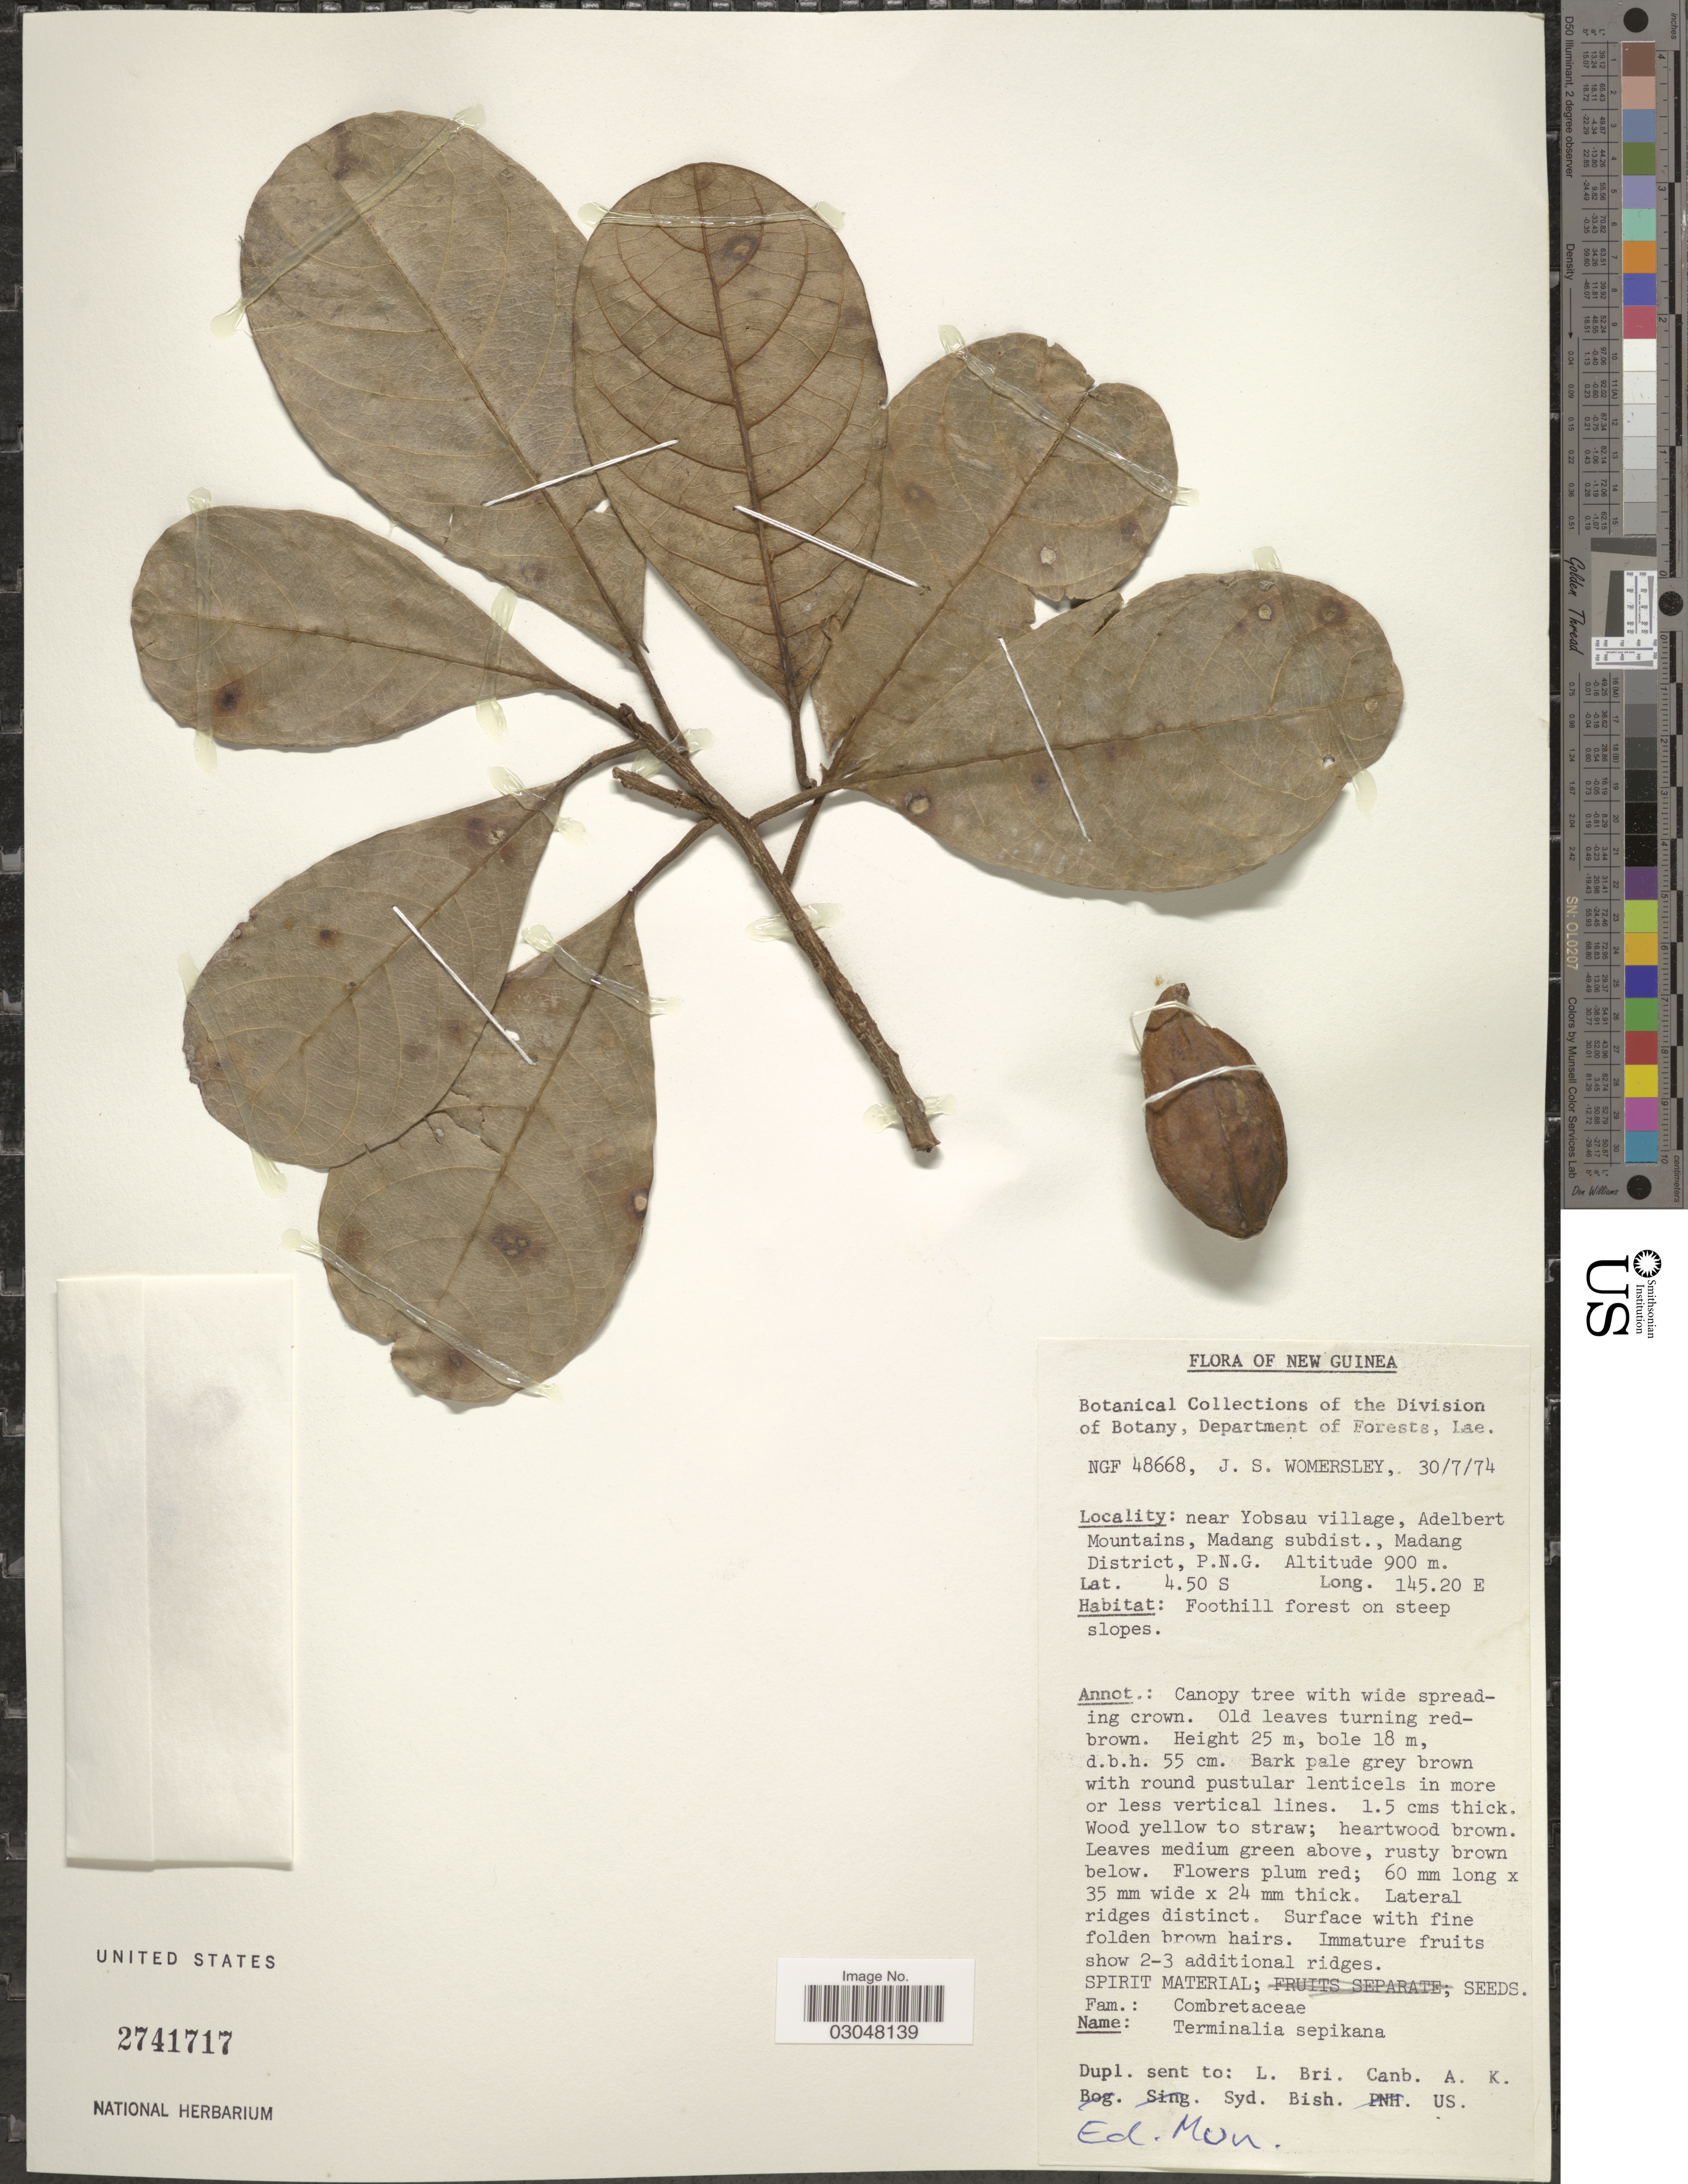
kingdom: Plantae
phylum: Tracheophyta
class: Magnoliopsida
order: Myrtales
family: Combretaceae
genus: Terminalia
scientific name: Terminalia sepicana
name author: Diels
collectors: J. S. Womersley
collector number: NGF 48668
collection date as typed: Transcribed d/m/y: 30/7/74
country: Papua New Guinea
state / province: Madang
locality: New Guinea. Near Yobsau village, Adelbert Mountains, Madang subdist., Madang District, P.N.G.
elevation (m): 900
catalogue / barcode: US 2741717